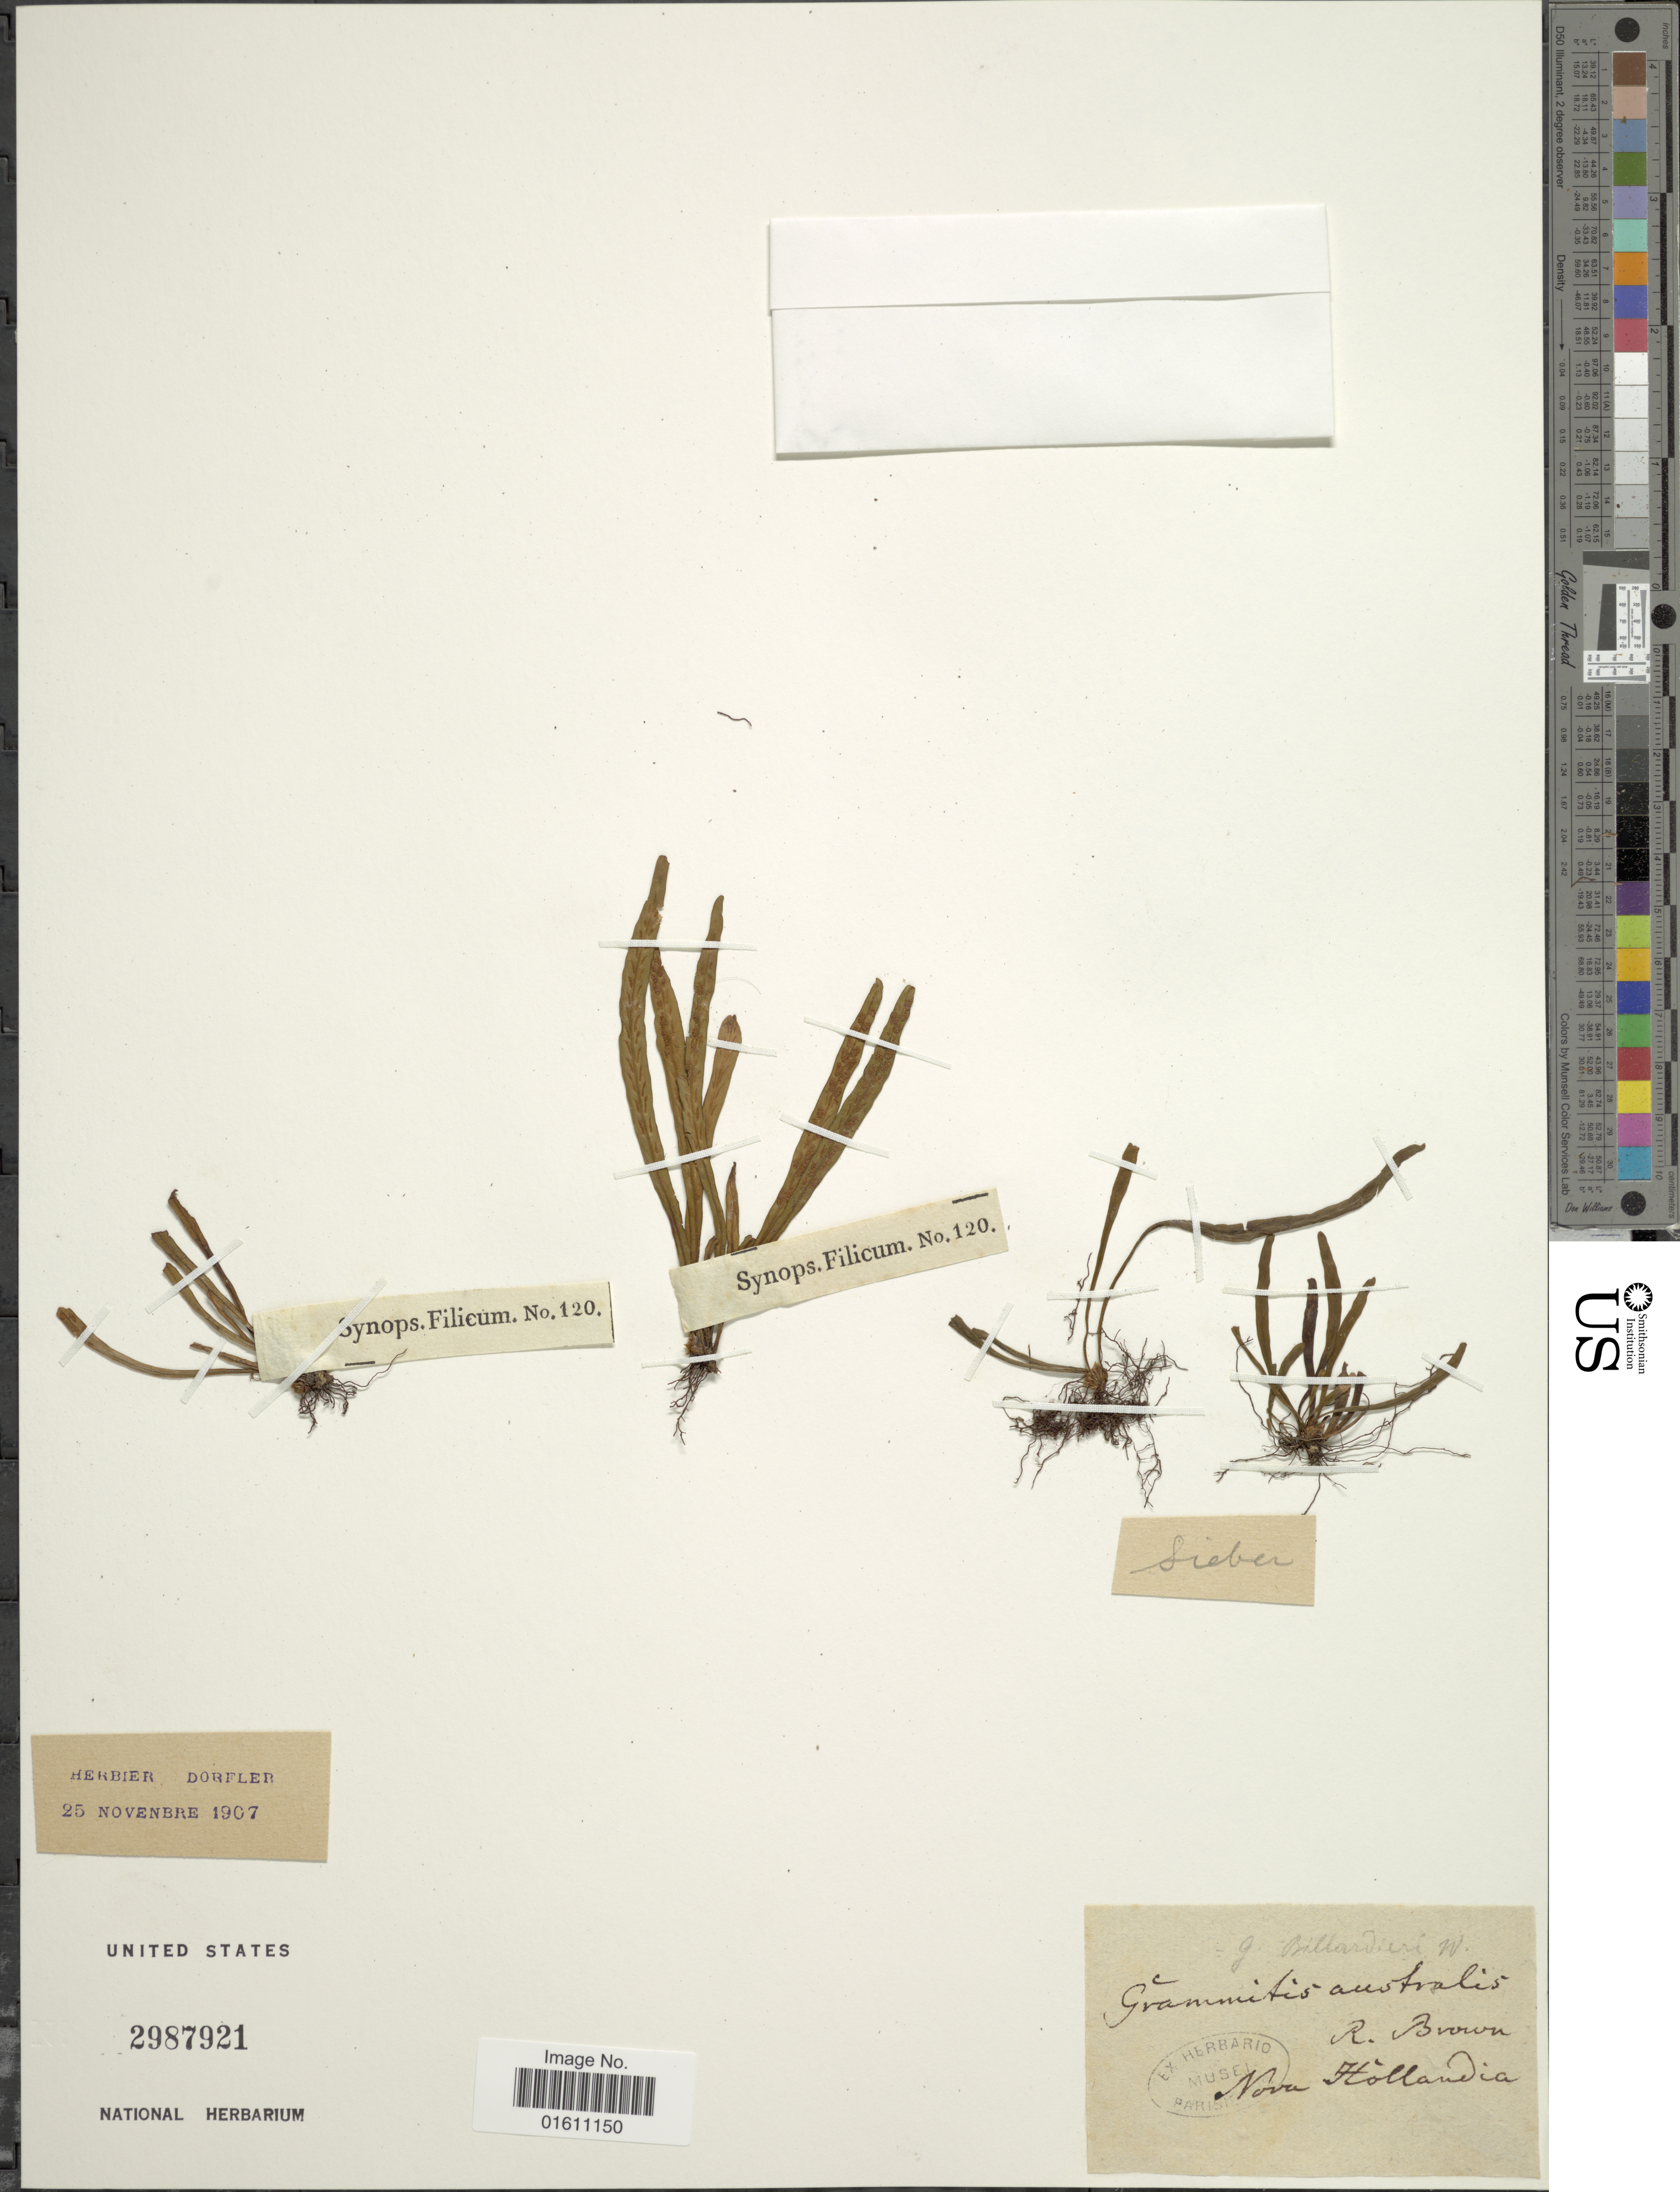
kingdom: Plantae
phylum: Tracheophyta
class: Polypodiopsida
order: Polypodiales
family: Polypodiaceae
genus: Notogrammitis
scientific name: Notogrammitis billardierei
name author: (Willd.) Parris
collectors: ex herb. Dörfler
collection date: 1907-11-25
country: Australia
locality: Nova Hollandia.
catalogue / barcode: US 2987921